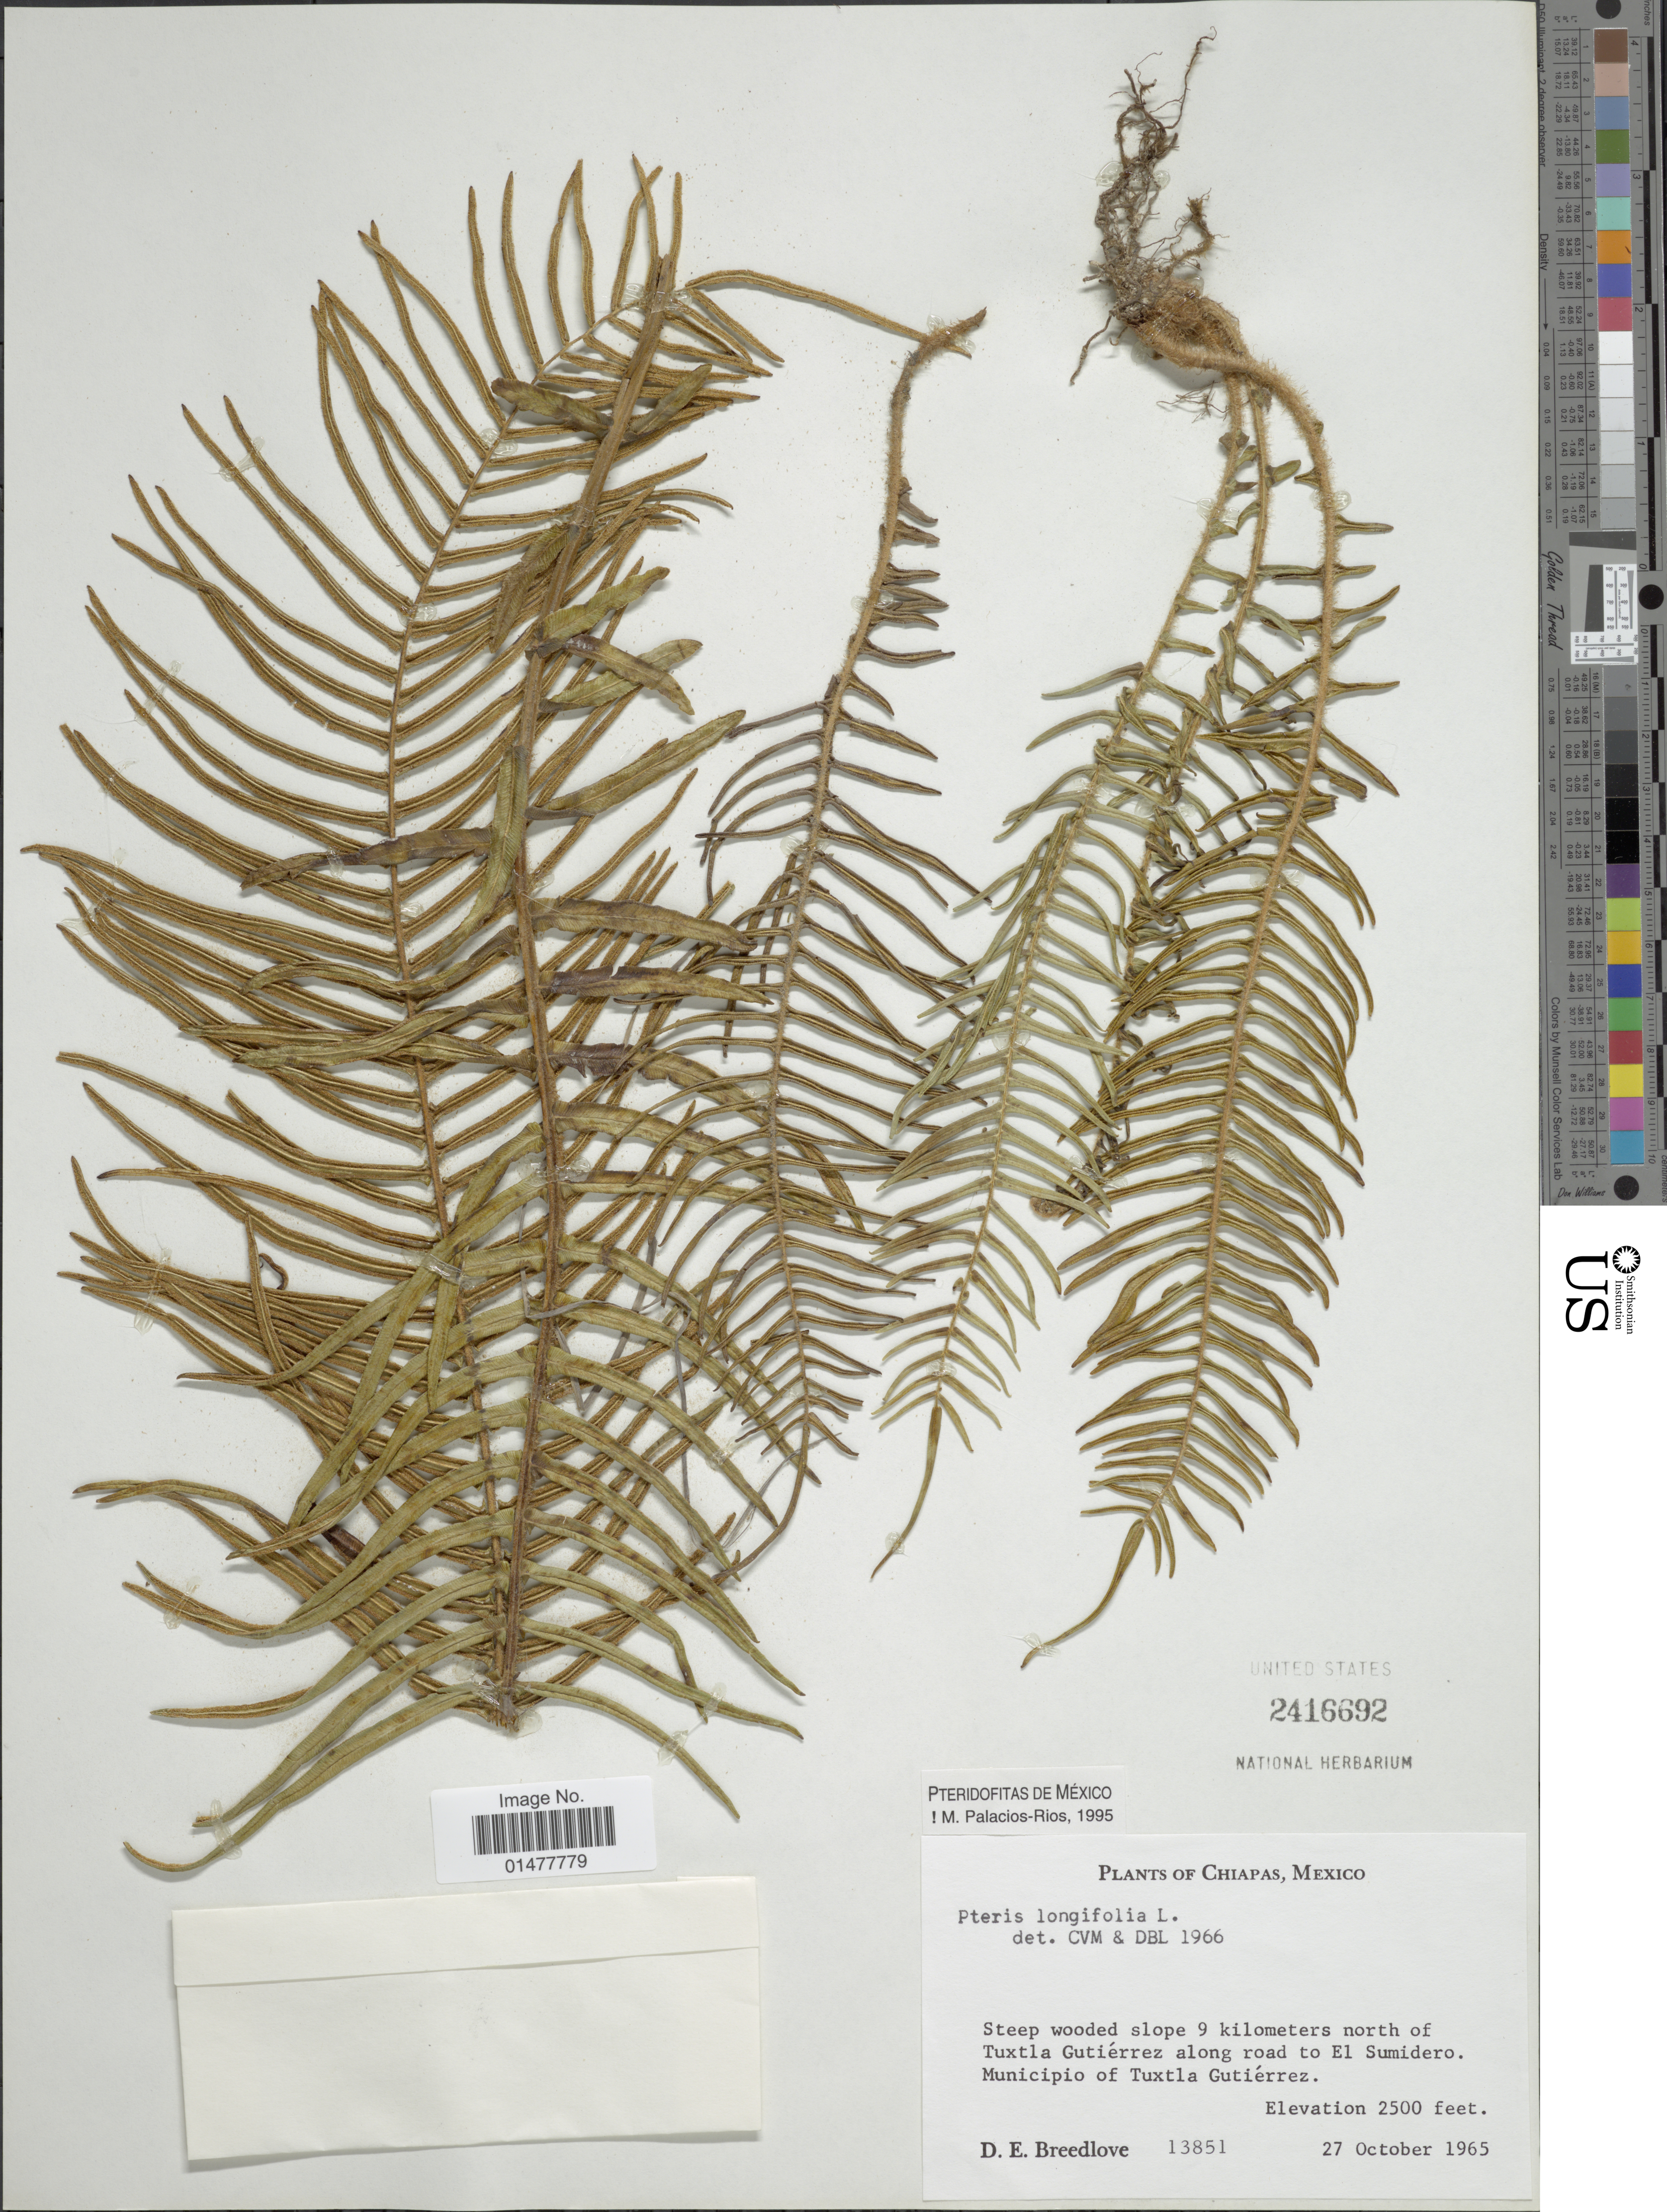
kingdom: Plantae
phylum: Tracheophyta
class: Polypodiopsida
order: Polypodiales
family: Pteridaceae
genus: Pteris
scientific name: Pteris longifolia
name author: L.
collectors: D. E. Breedlove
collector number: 13851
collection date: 1965-10-27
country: Mexico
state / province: Chiapas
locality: Steep wooded slope 9 kilometers north of Tuxtla Gutiérrez along road to El Sumidero, Municipio of Tuxtla Gutiérrez.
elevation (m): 762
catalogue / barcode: US 2416692